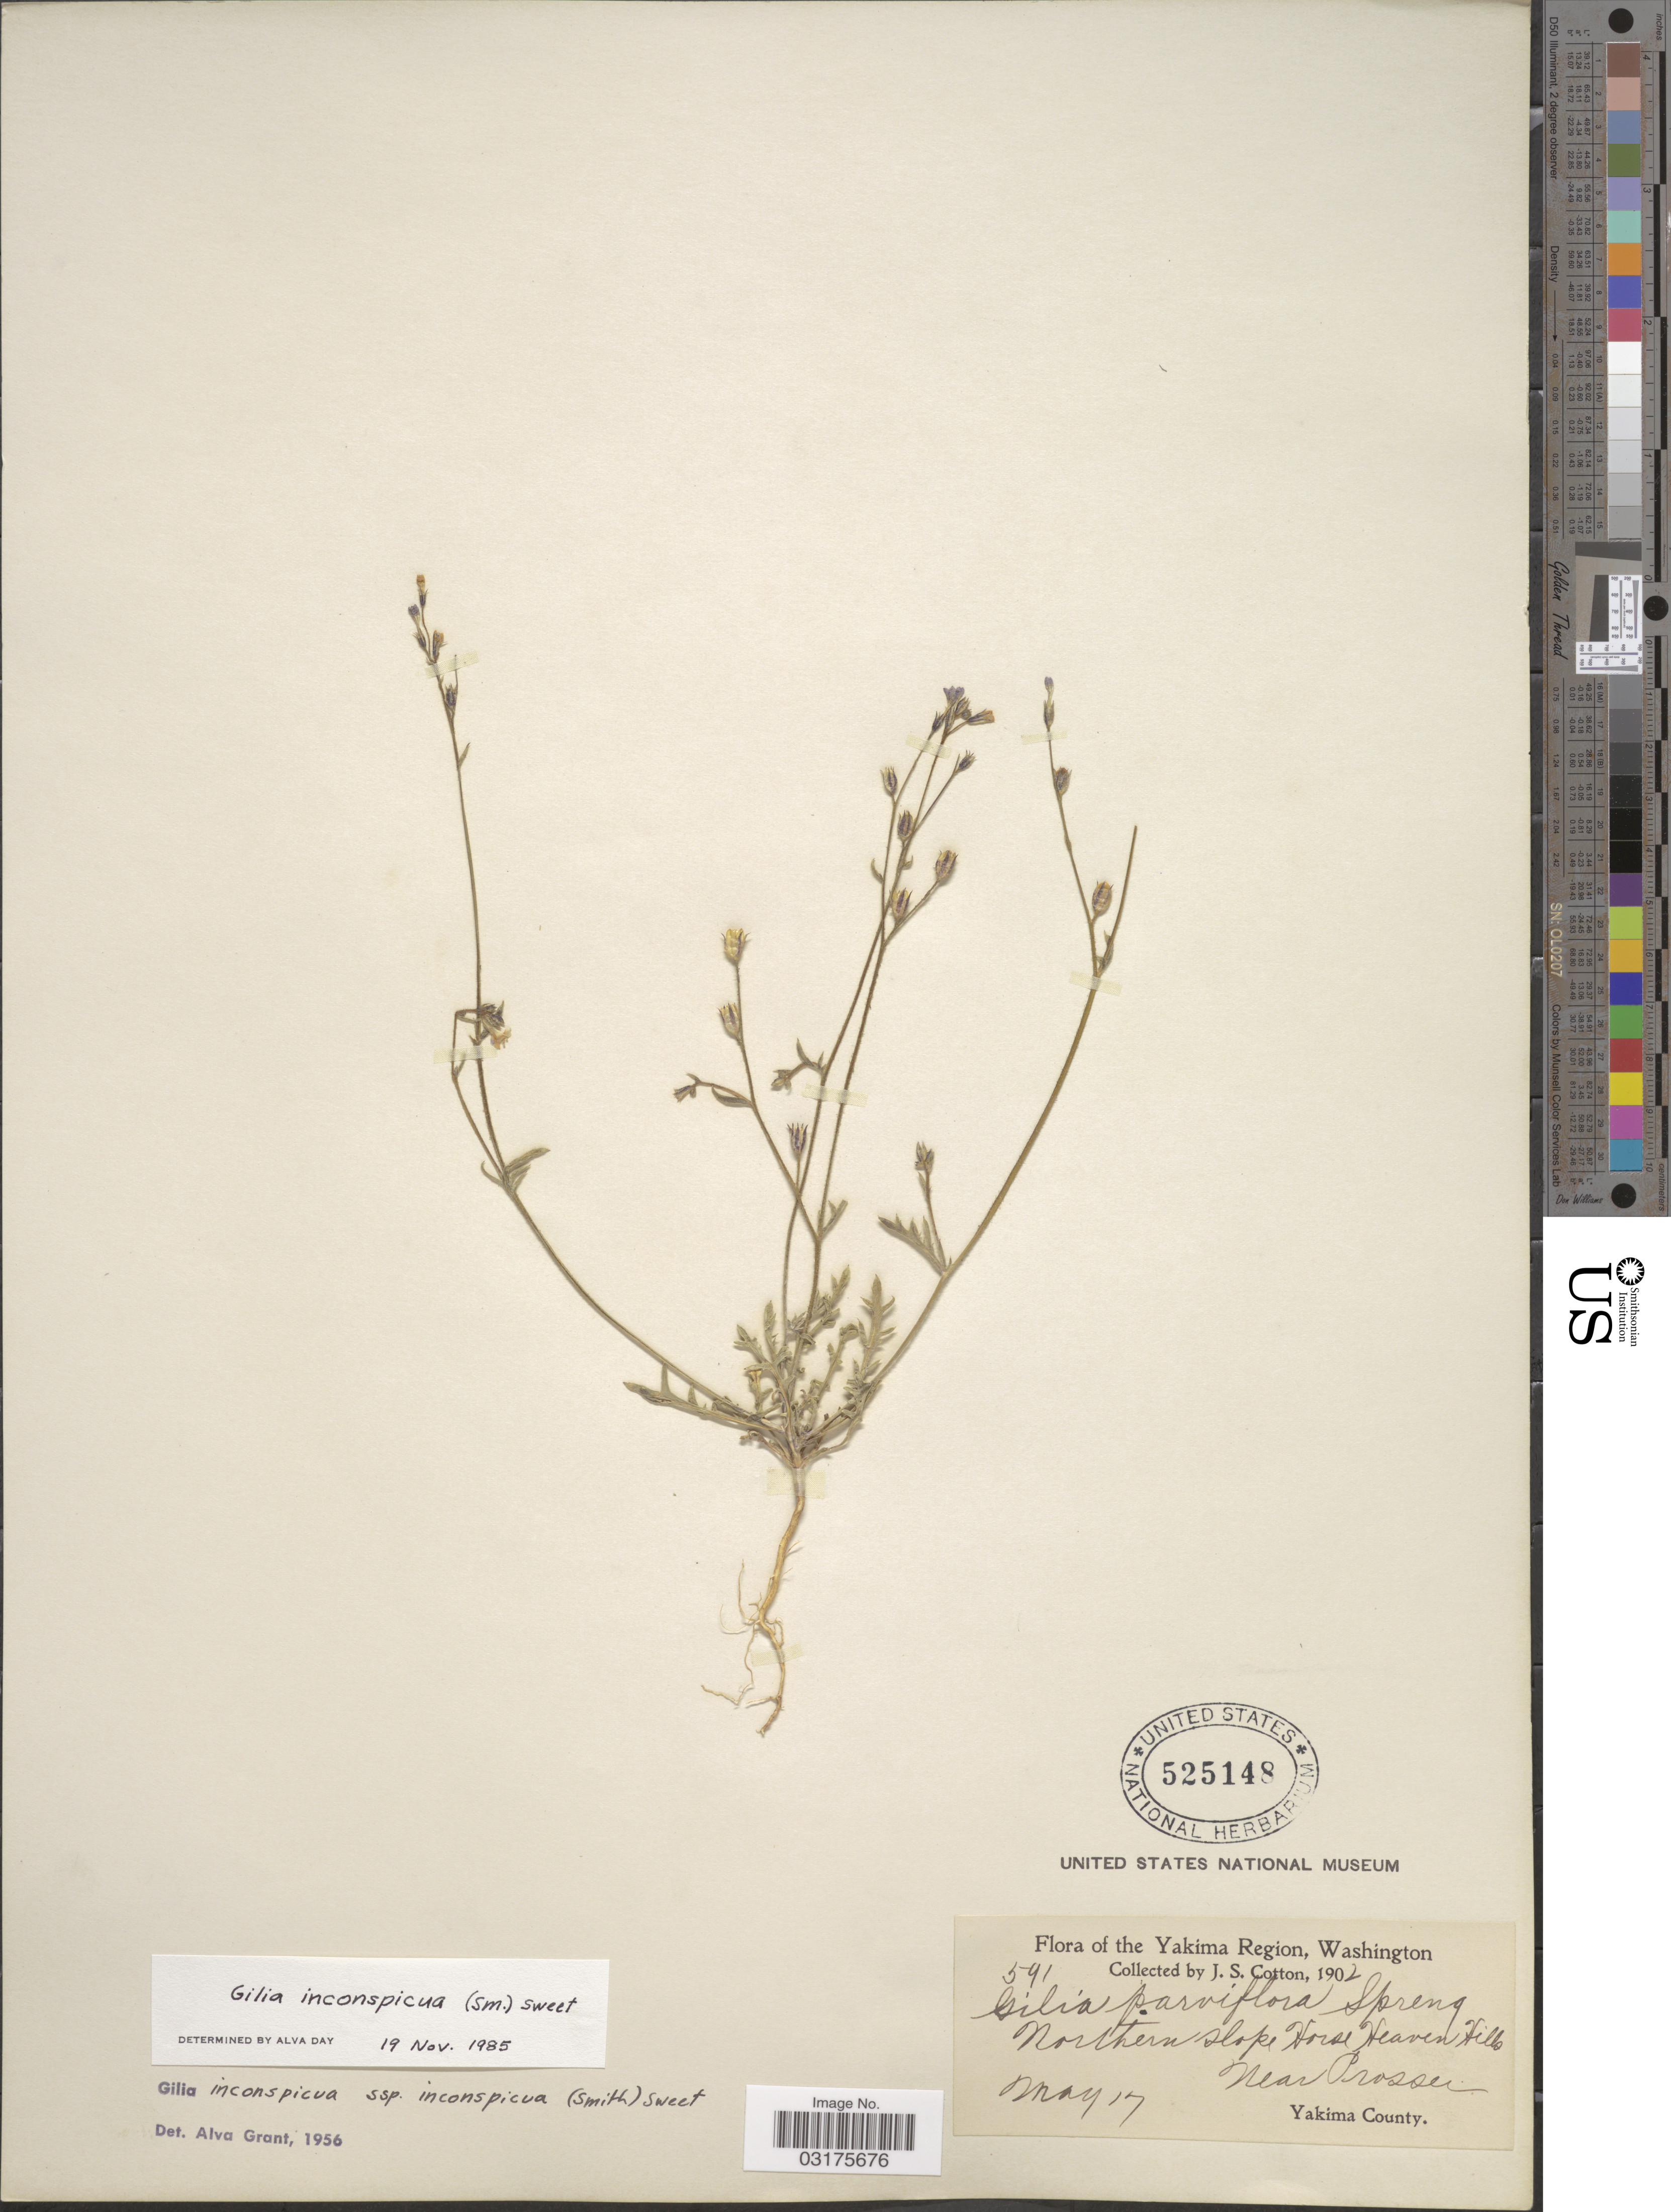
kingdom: Plantae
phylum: Tracheophyta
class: Magnoliopsida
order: Ericales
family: Polemoniaceae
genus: Gilia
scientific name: Gilia inconspicua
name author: (Sm.) Sweet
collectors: J. S. Cotton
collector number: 591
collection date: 1902-05-17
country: United States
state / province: Washington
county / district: Yakima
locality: The Yakima Region. Northern slope Horse Heaven Hills. Near Prosser, Yakima County.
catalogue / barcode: US 525148